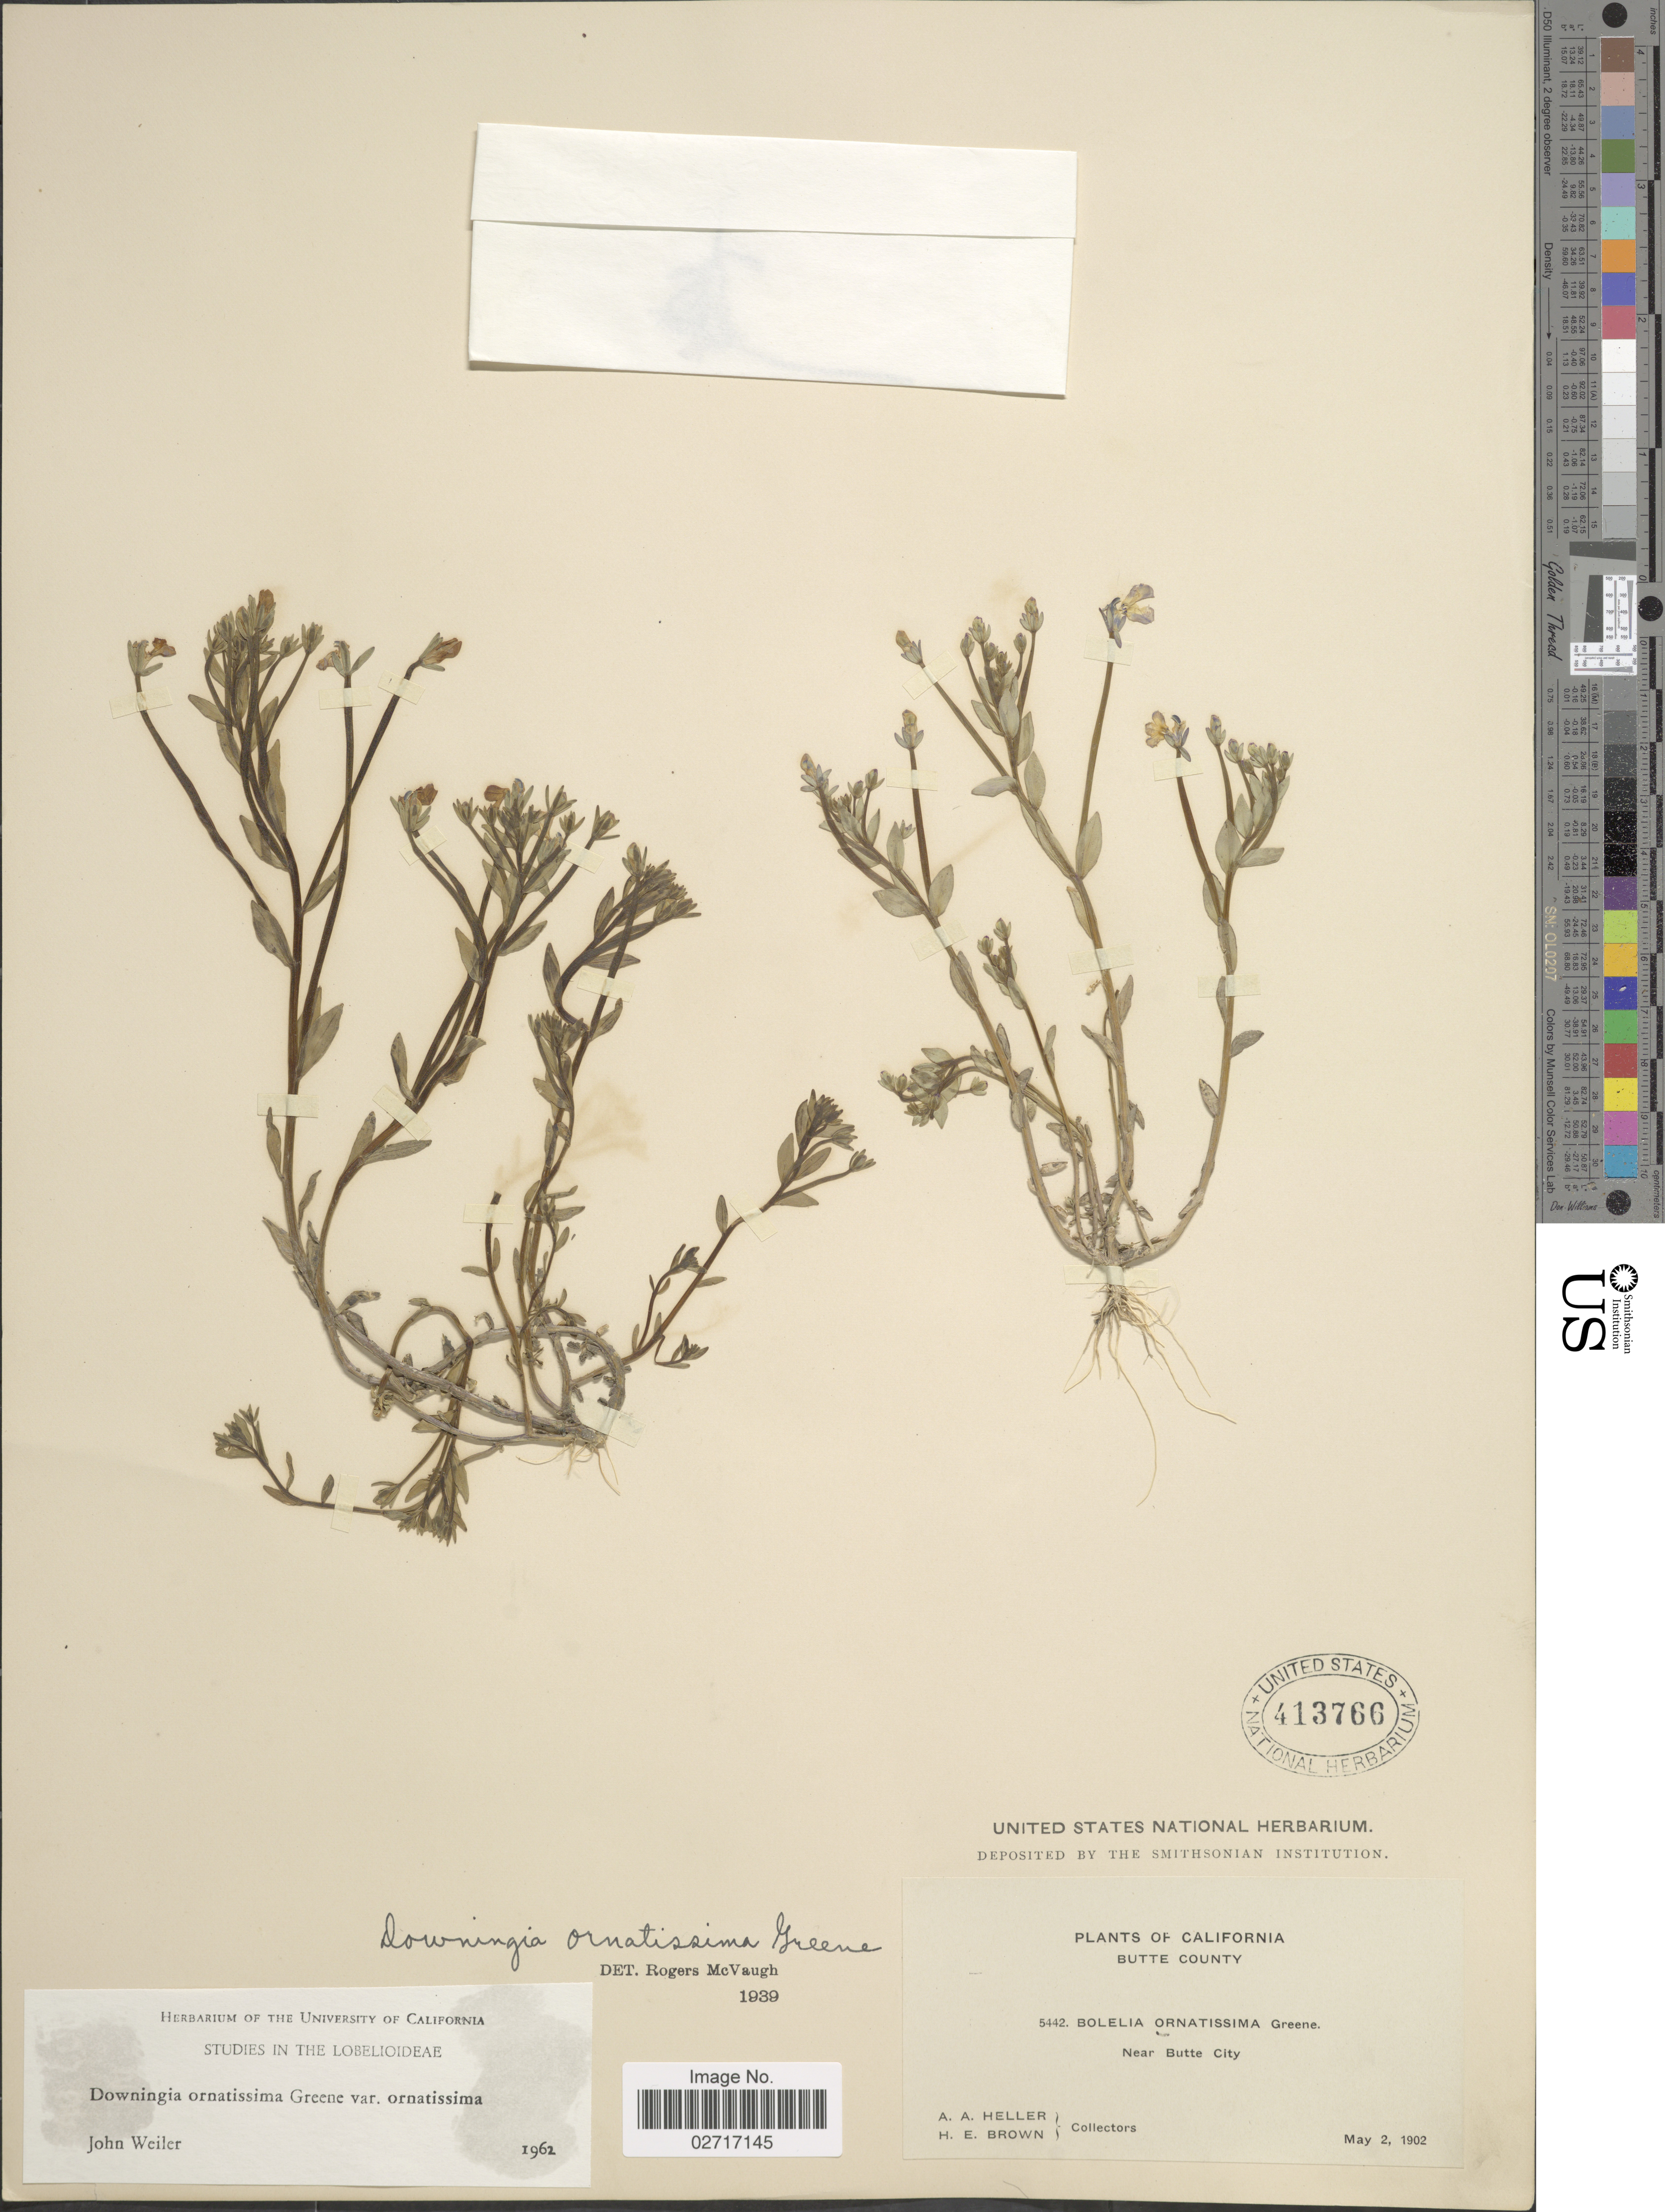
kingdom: Plantae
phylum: Tracheophyta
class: Magnoliopsida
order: Asterales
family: Campanulaceae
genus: Downingia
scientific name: Downingia ornatissima var. ornatissima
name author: Greene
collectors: A. A. Heller & H. E. Brown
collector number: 5442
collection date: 1902-05-02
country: United States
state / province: California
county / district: Butte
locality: Butte County, Near Butte City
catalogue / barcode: US 413766